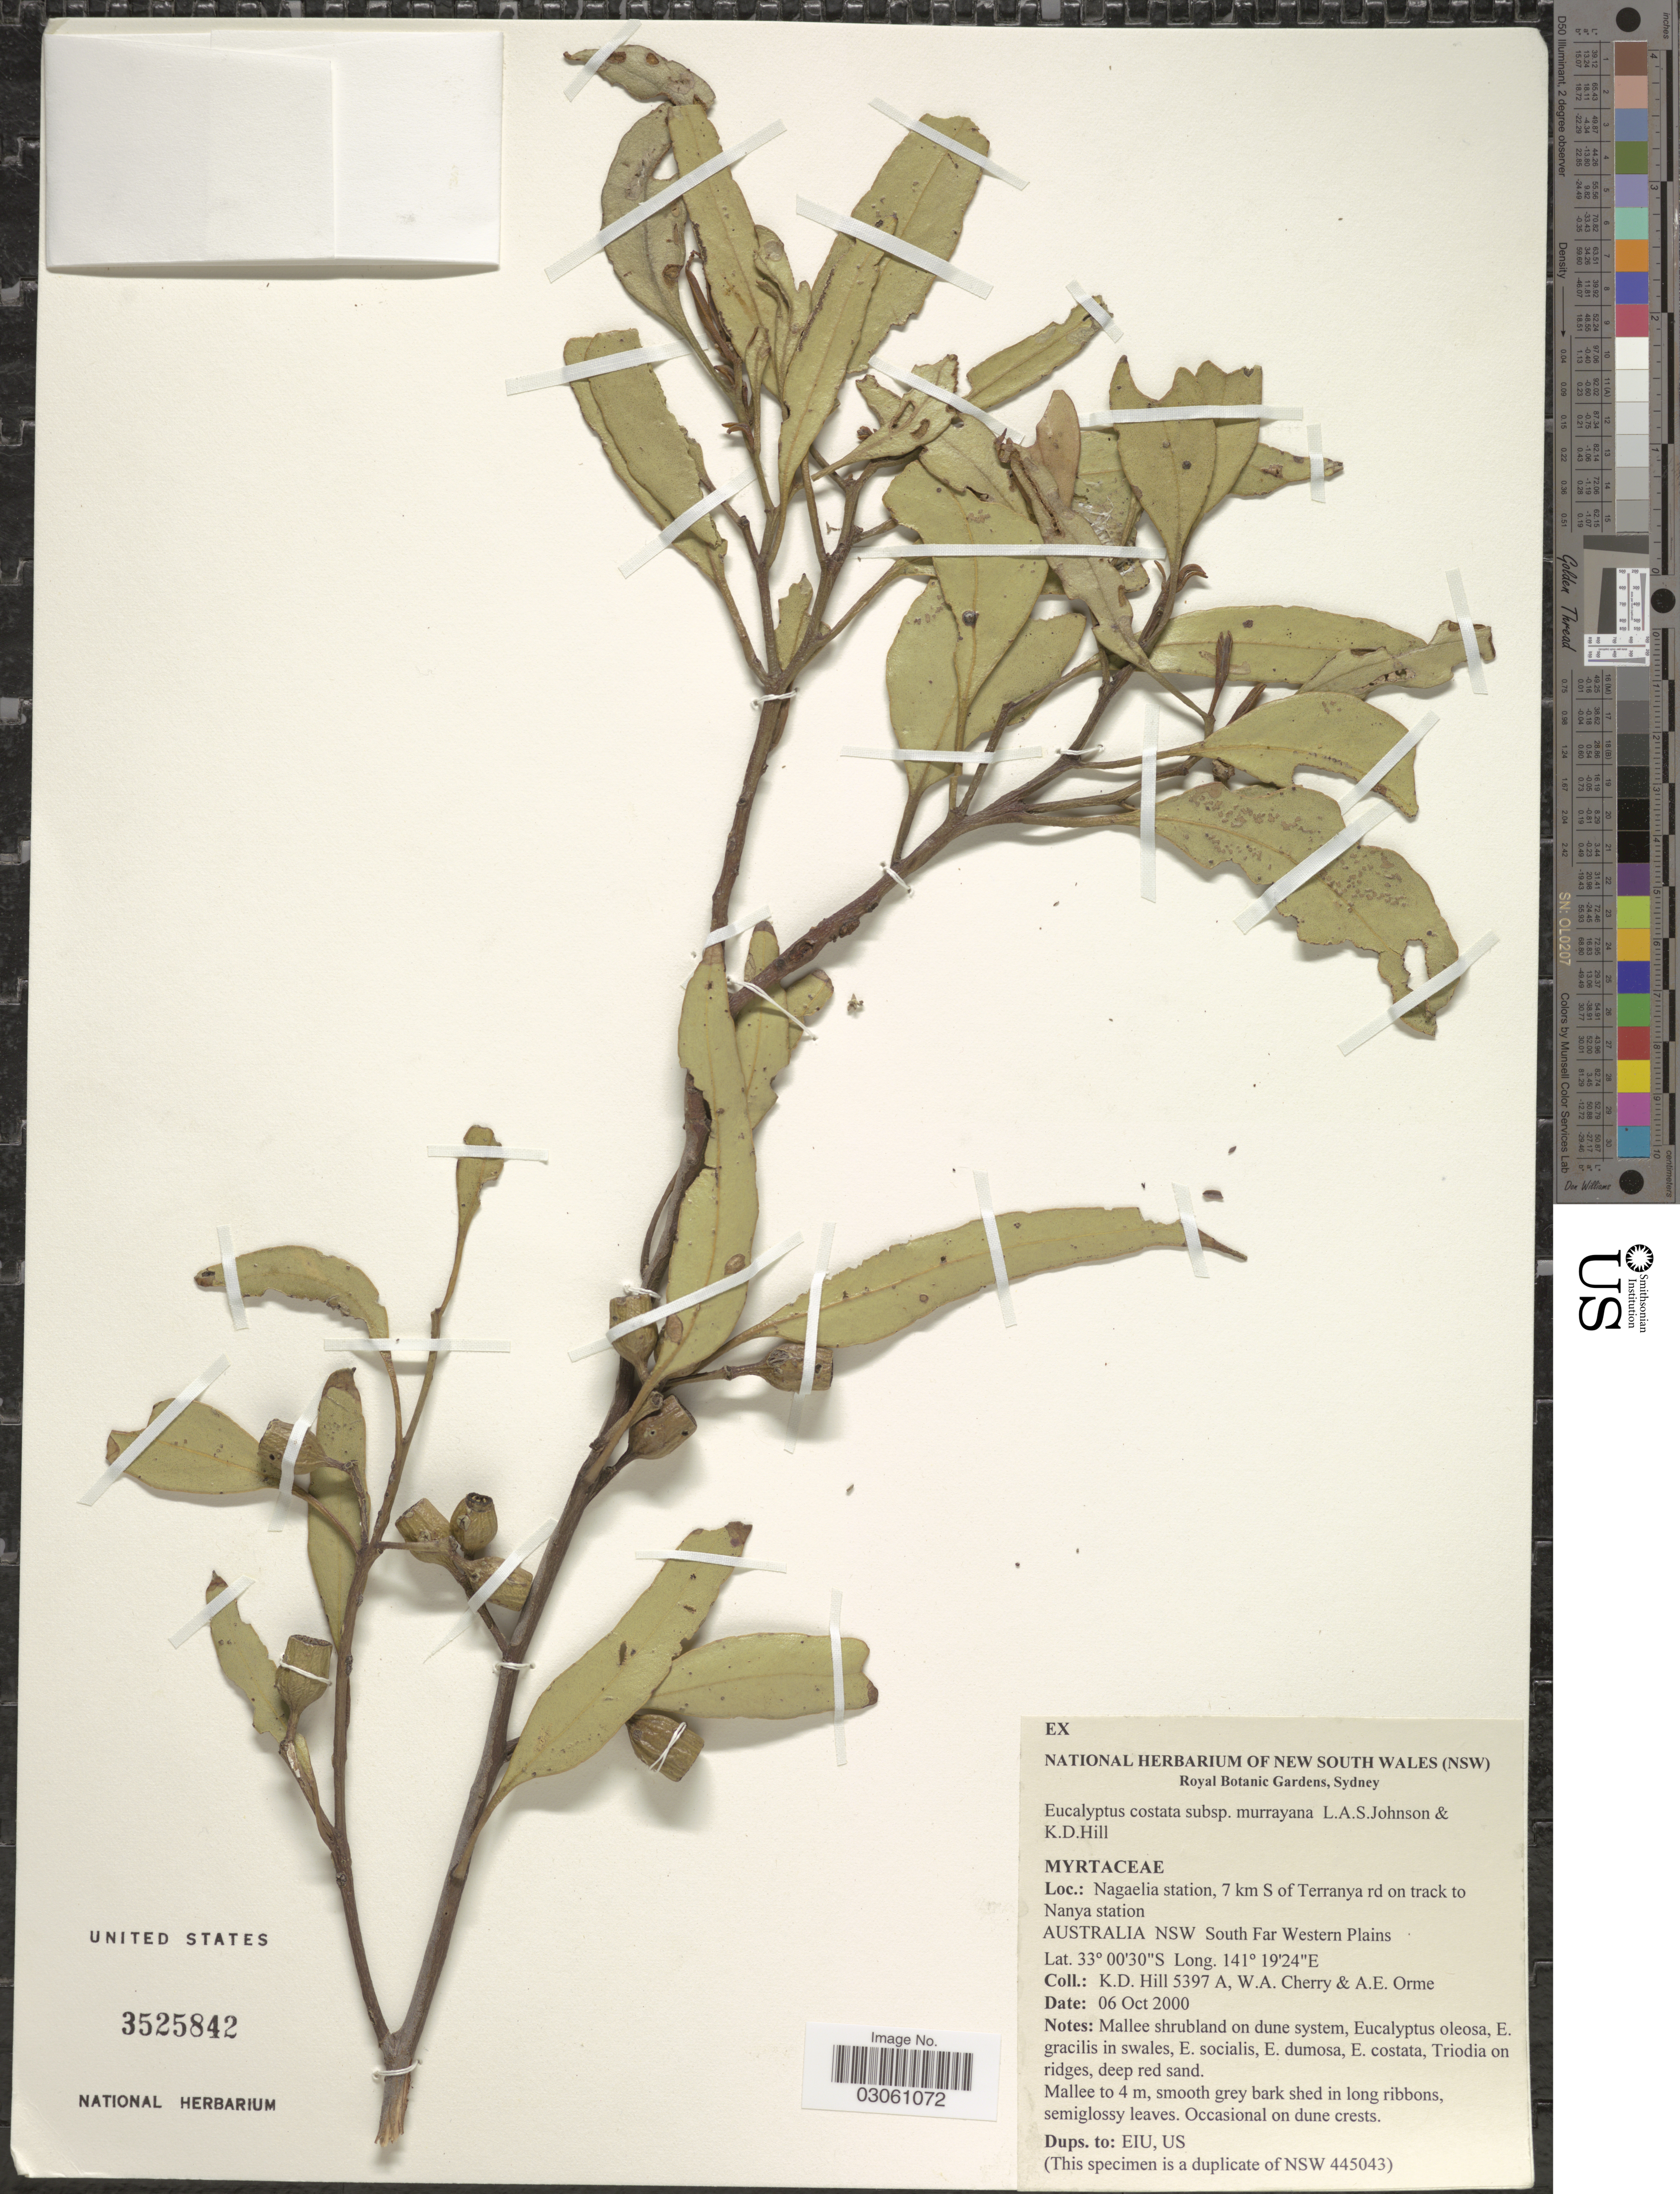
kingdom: Plantae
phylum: Tracheophyta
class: Magnoliopsida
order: Myrtales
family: Myrtaceae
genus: Eucalyptus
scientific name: Eucalyptus costata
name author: F. Muell.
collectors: K. D. Hill, W. A. Cherry & A. Orme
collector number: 5397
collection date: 2000-10-06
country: Australia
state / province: New South Wales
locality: Nagaelia station, 7 km S of Terranya rd on track to Nanya station, Australia NSW South Far Western Plains.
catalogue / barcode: US 3525842